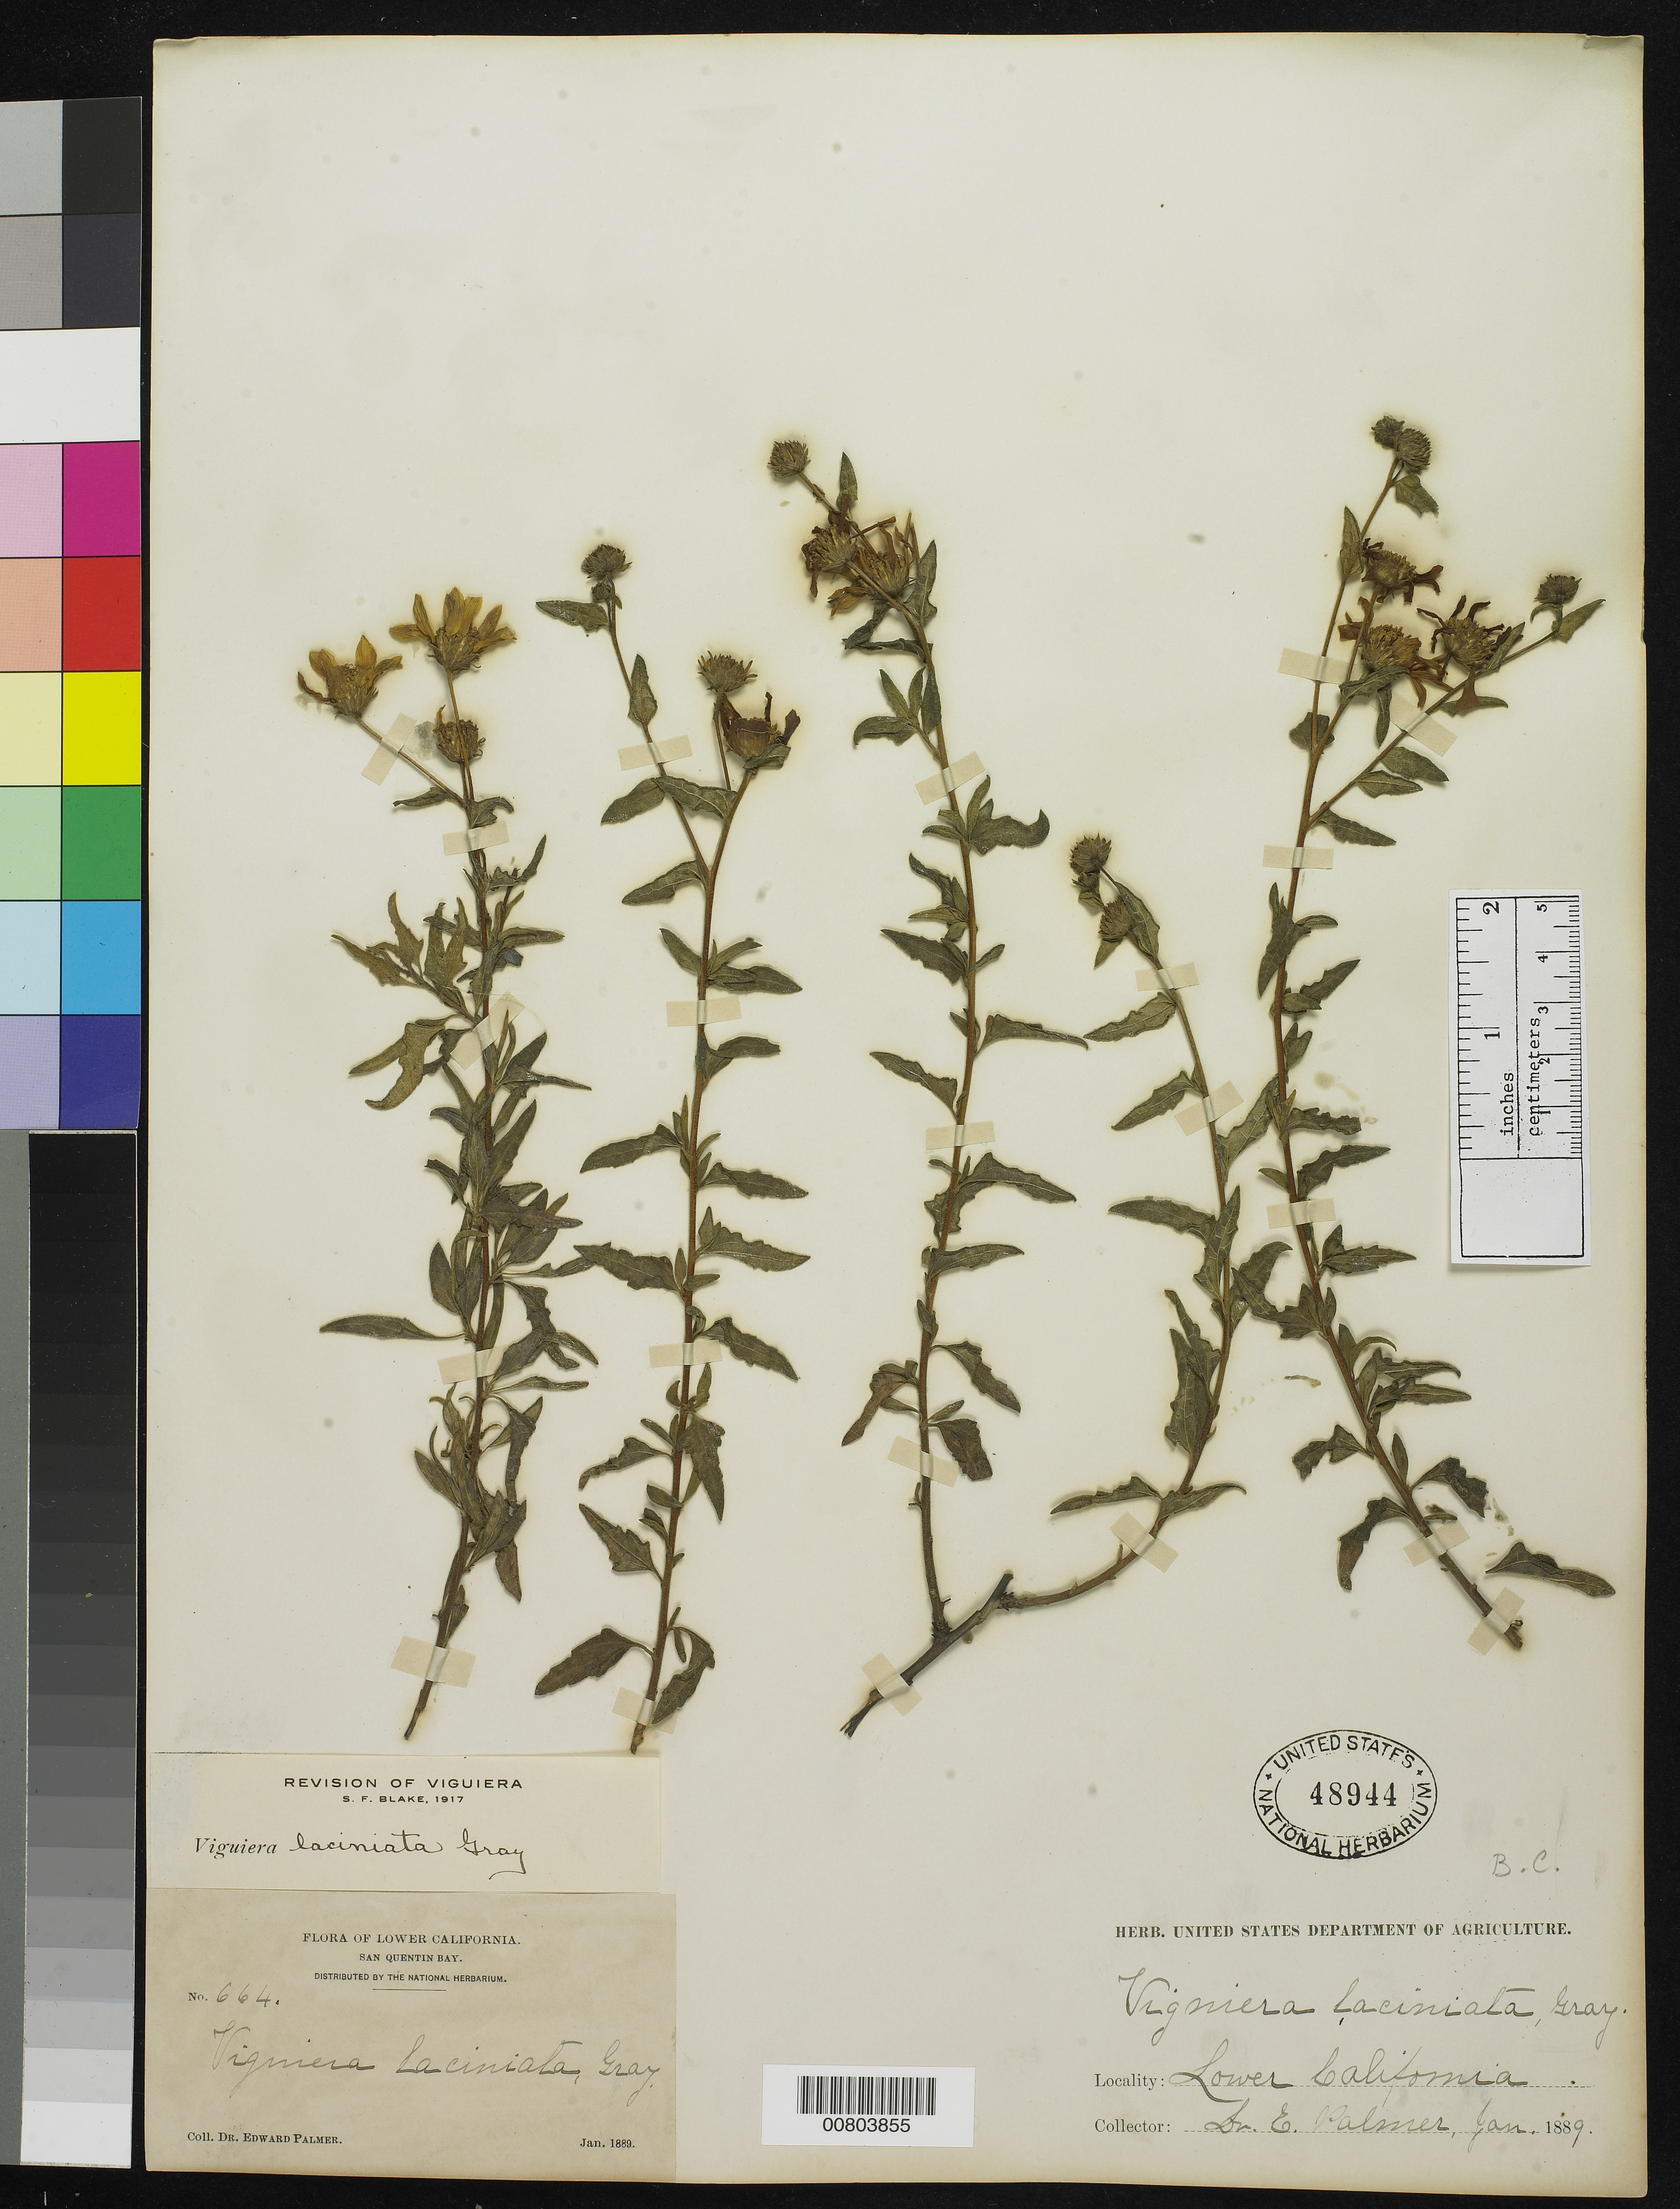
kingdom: Plantae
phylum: Tracheophyta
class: Magnoliopsida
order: Asterales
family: Asteraceae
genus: Viguiera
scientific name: Viguiera laciniata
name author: A. Gray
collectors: E. Palmer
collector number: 664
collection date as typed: Jan 1889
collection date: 1889-01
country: Mexico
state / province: Baja California Norte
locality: San Quentin Bay, Baja California.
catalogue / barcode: US 48944